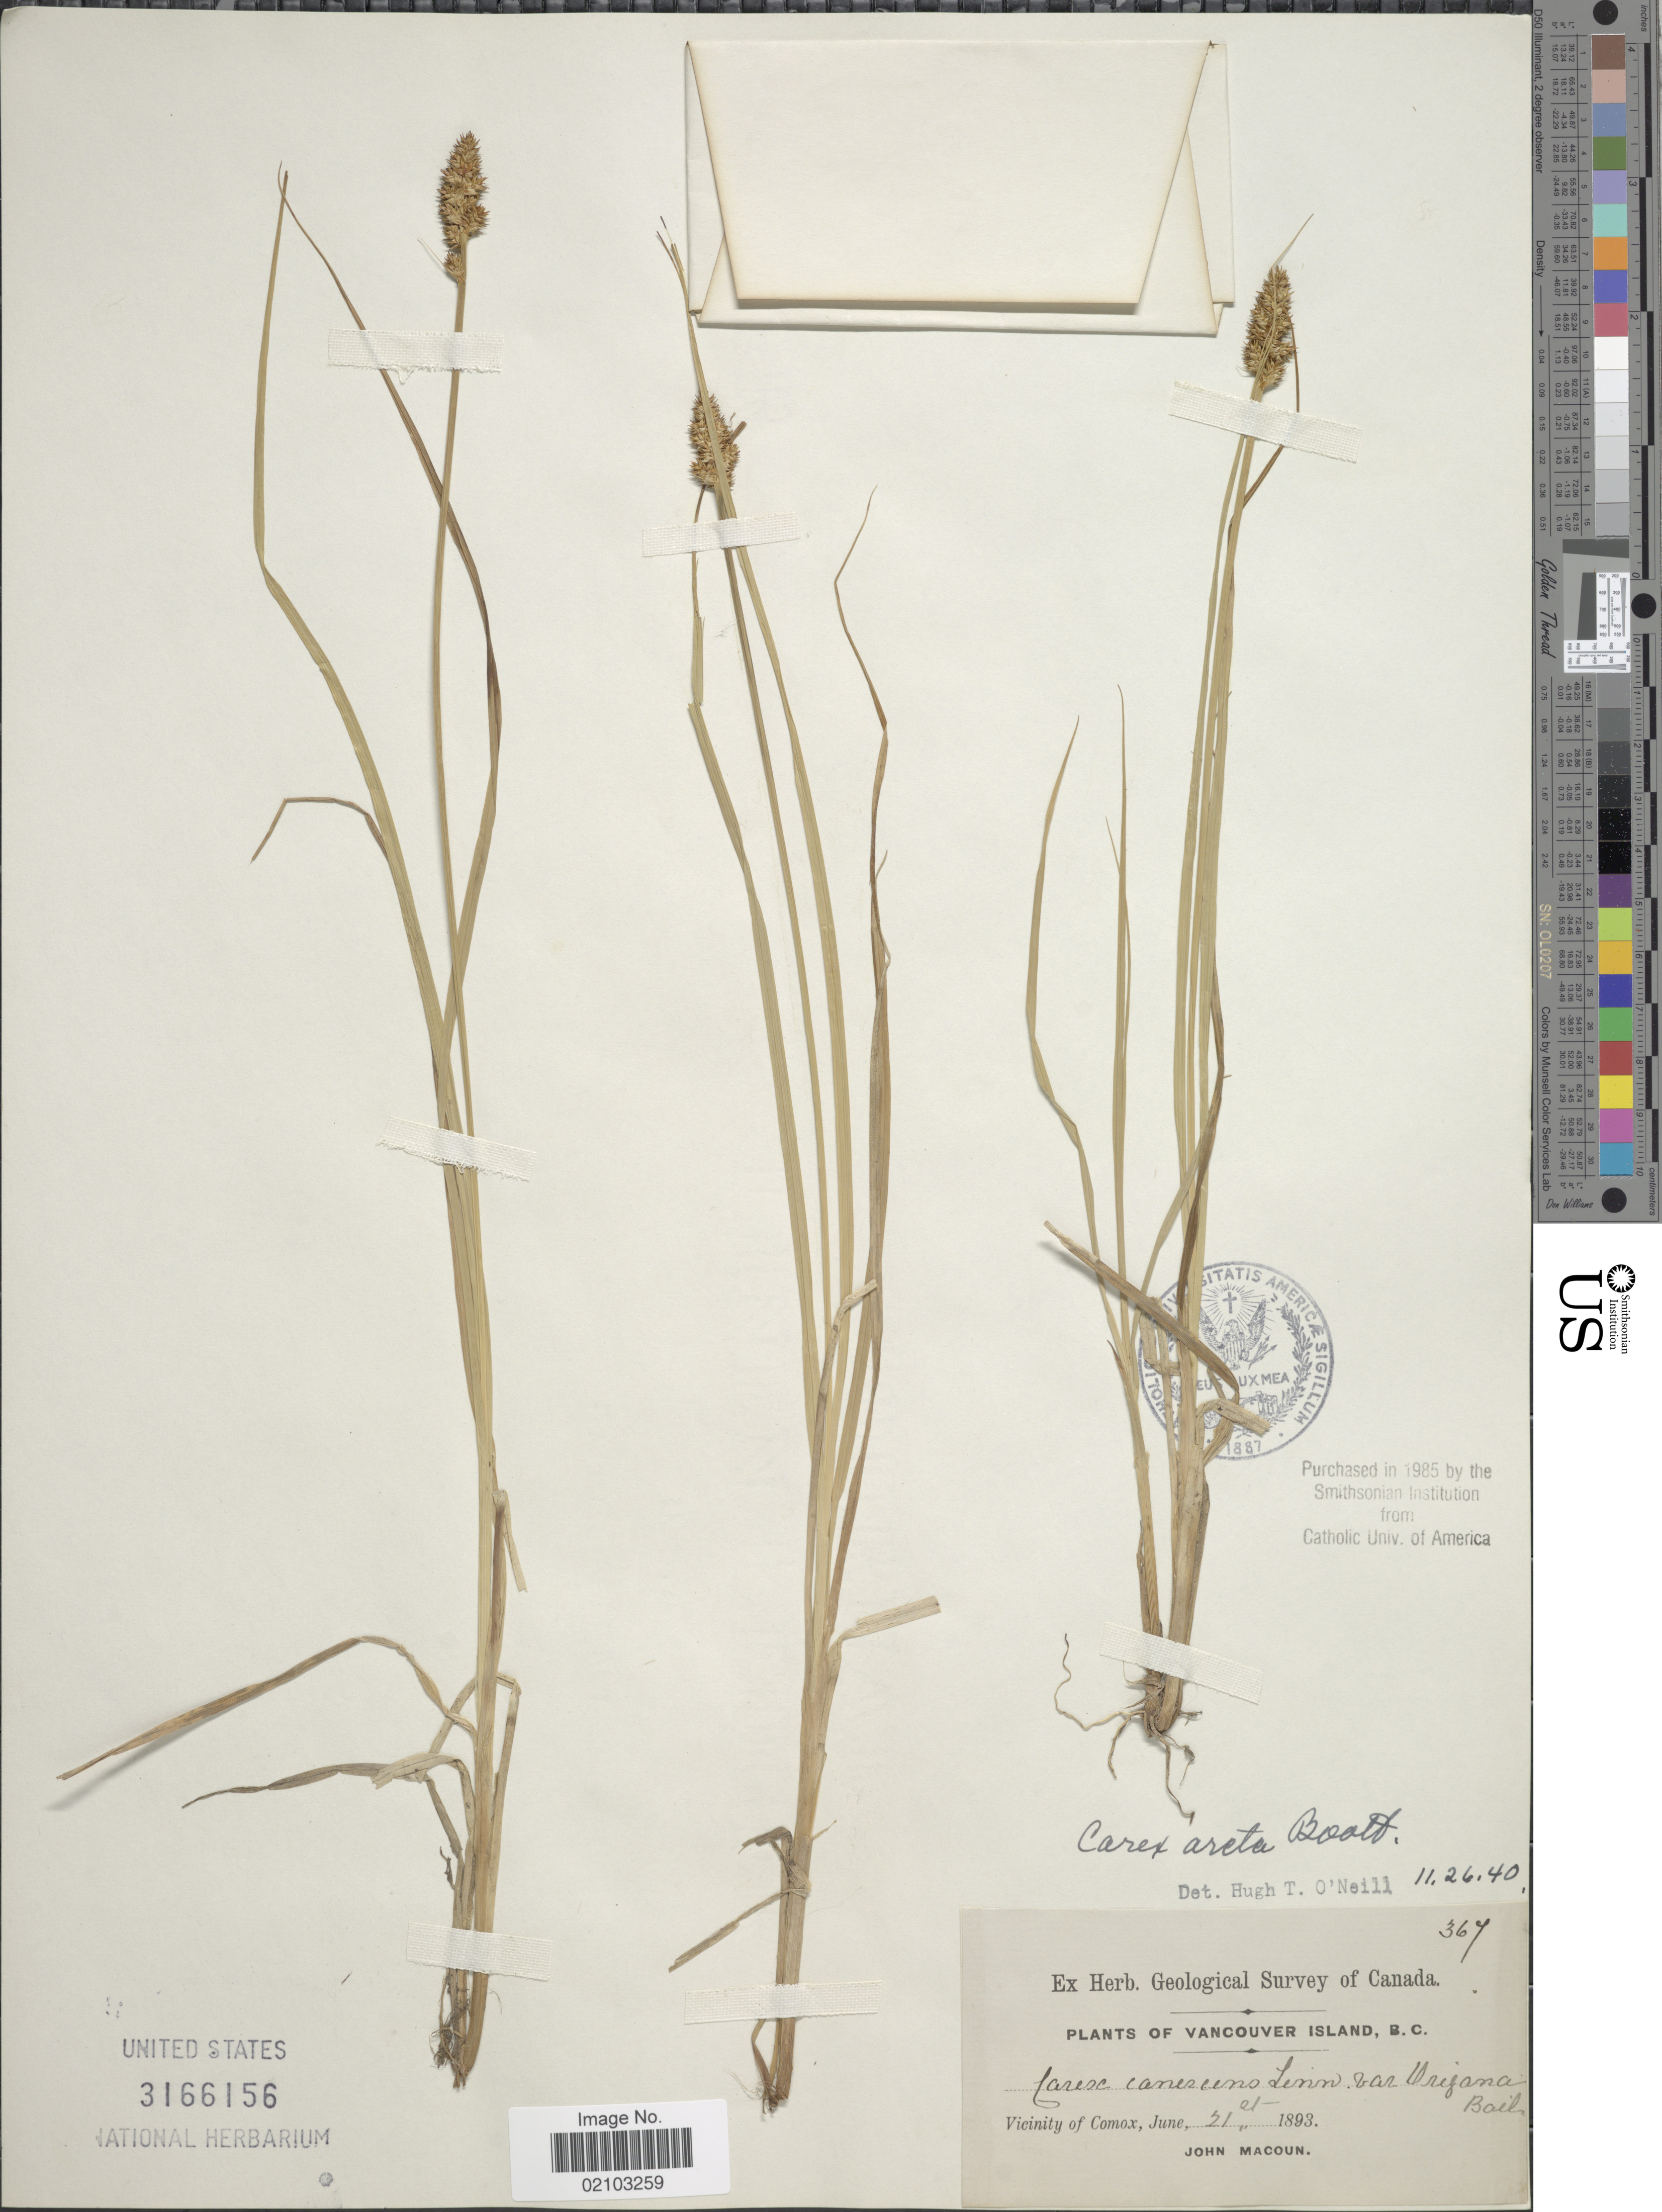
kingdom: Plantae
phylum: Tracheophyta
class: Liliopsida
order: Poales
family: Cyperaceae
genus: Carex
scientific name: Carex arcta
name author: Boott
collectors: J. Macoun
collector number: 367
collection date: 1893-06-21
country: Canada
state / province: British Columbia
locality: Vancouver Island, B.C. Vicinity of Comox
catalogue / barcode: US 3166156